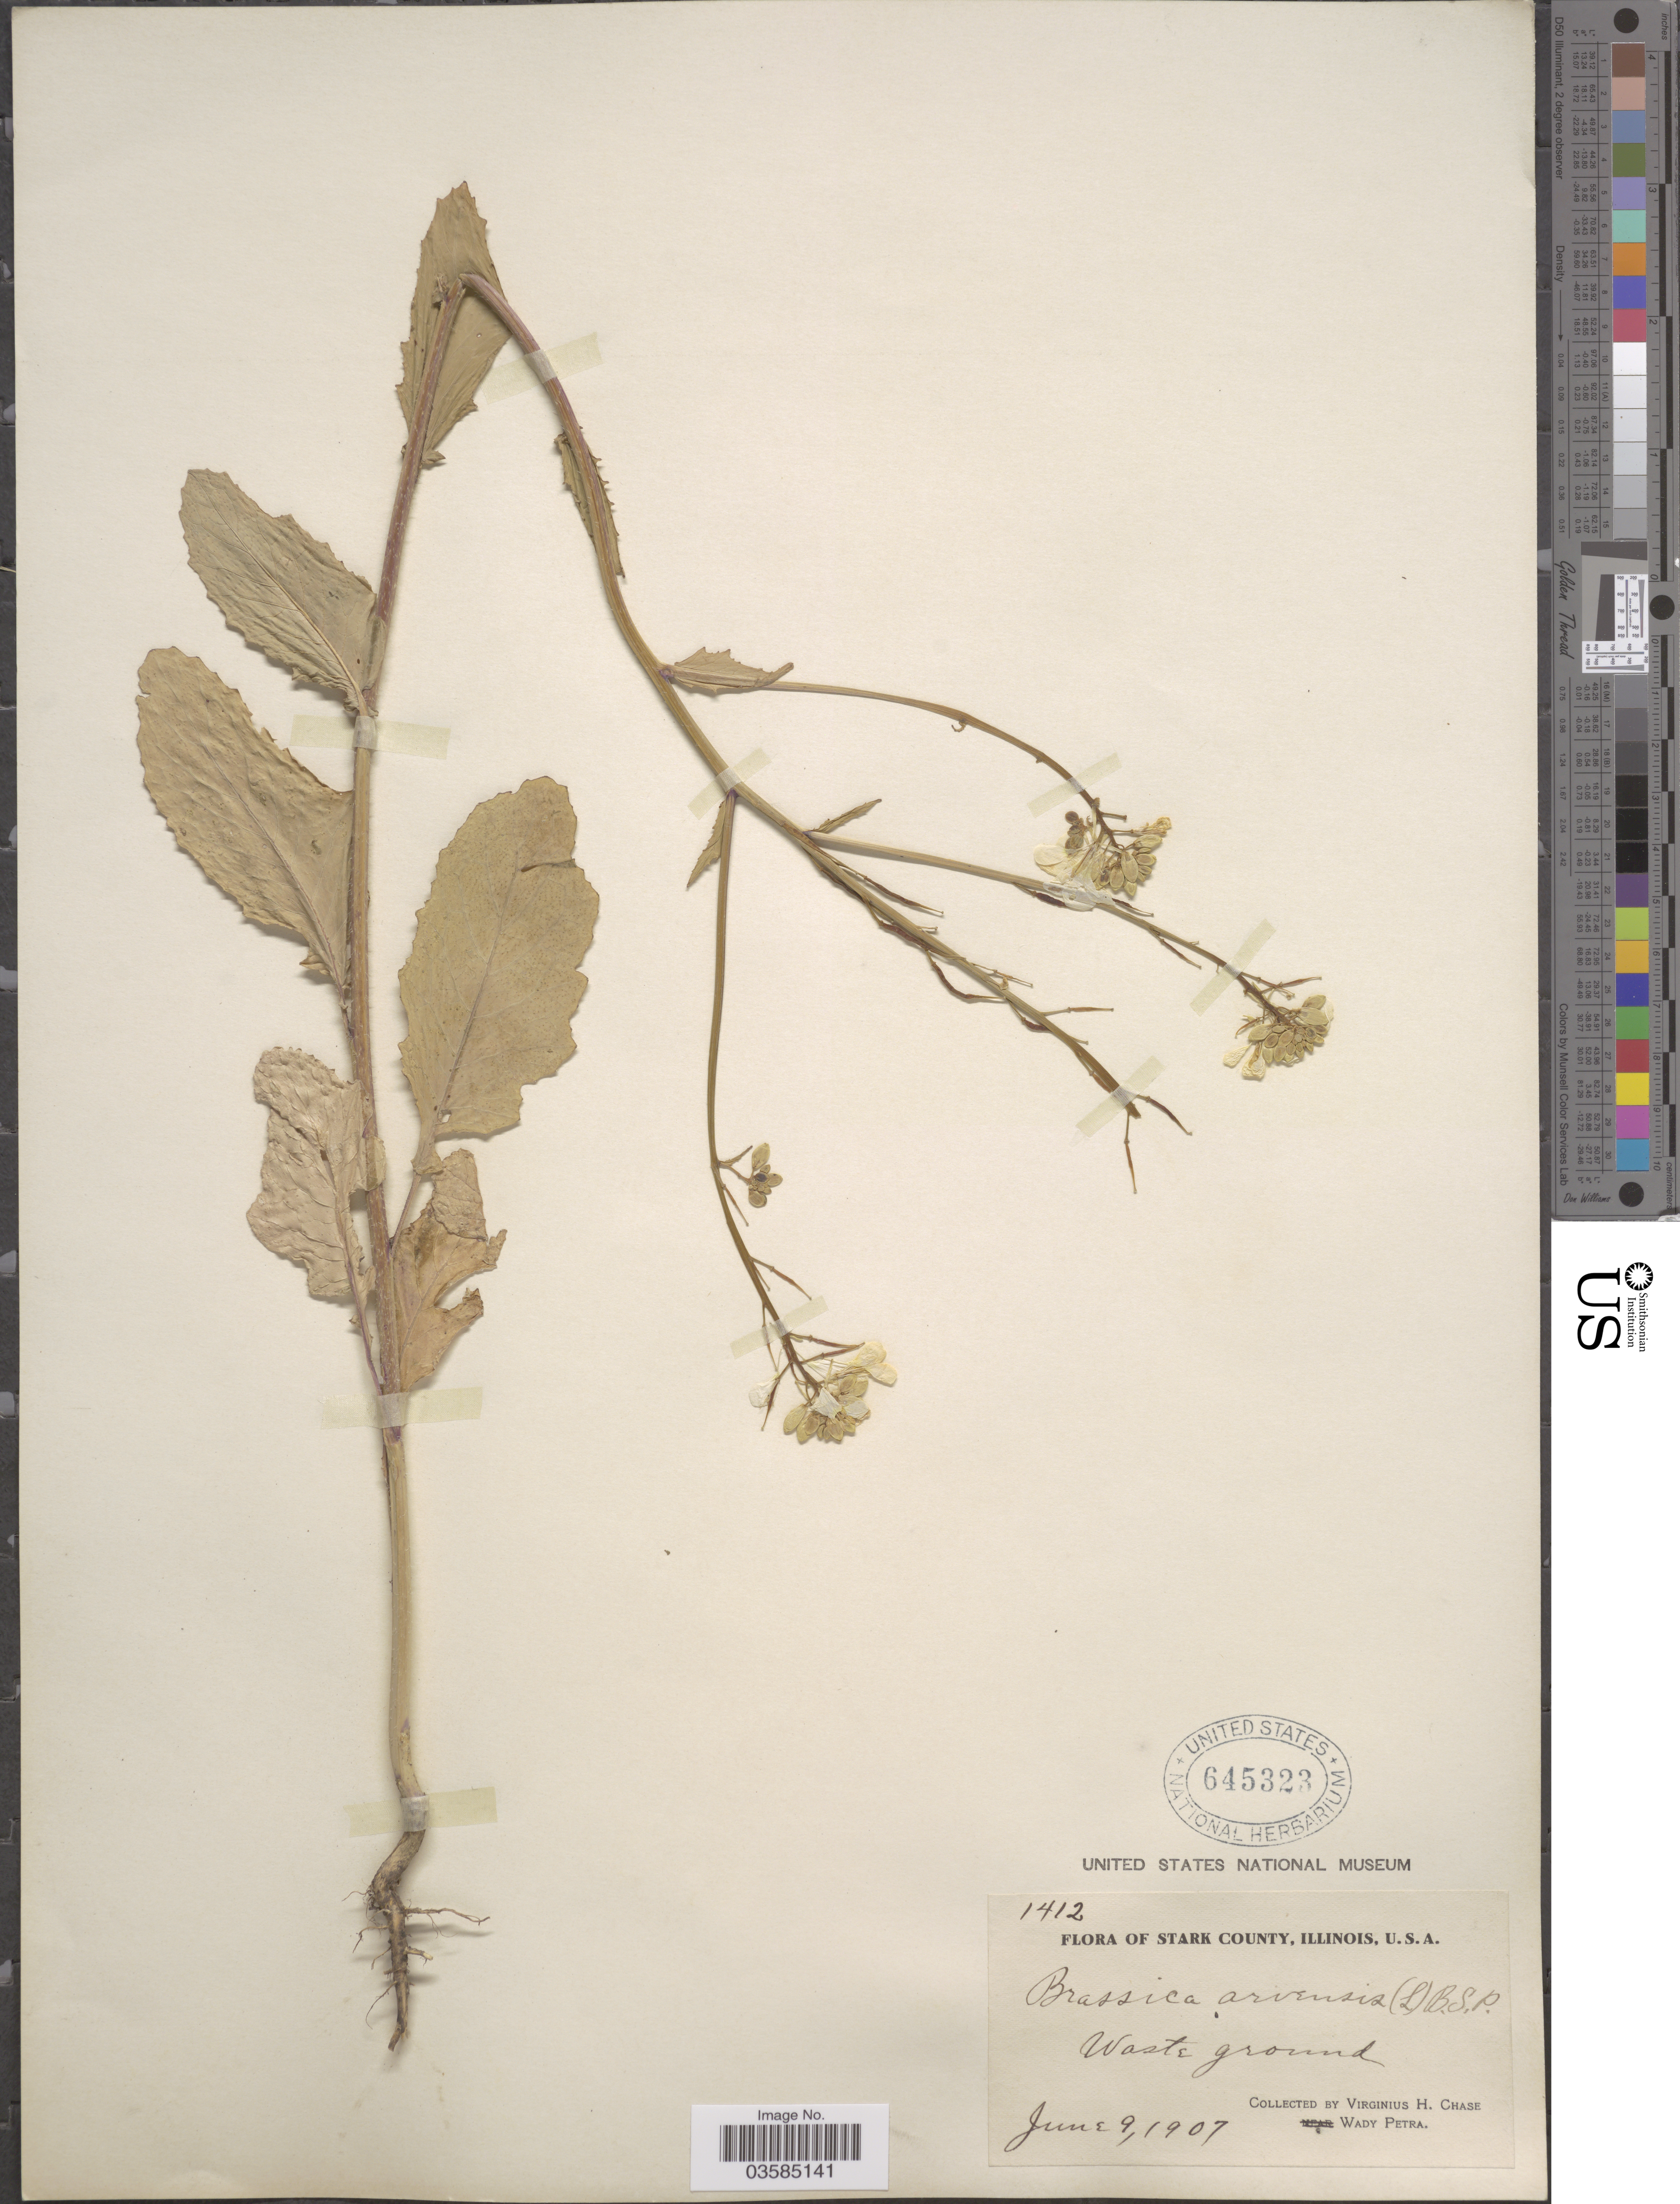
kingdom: Plantae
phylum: Tracheophyta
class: Magnoliopsida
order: Brassicales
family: Brassicaceae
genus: Brassica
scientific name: Brassica kaber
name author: (DC.) L.C. Wheeler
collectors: V. H. Chase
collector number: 1412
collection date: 1907-06-09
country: United States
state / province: Illinois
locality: Stark County. Waste ground.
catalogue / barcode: US 645323